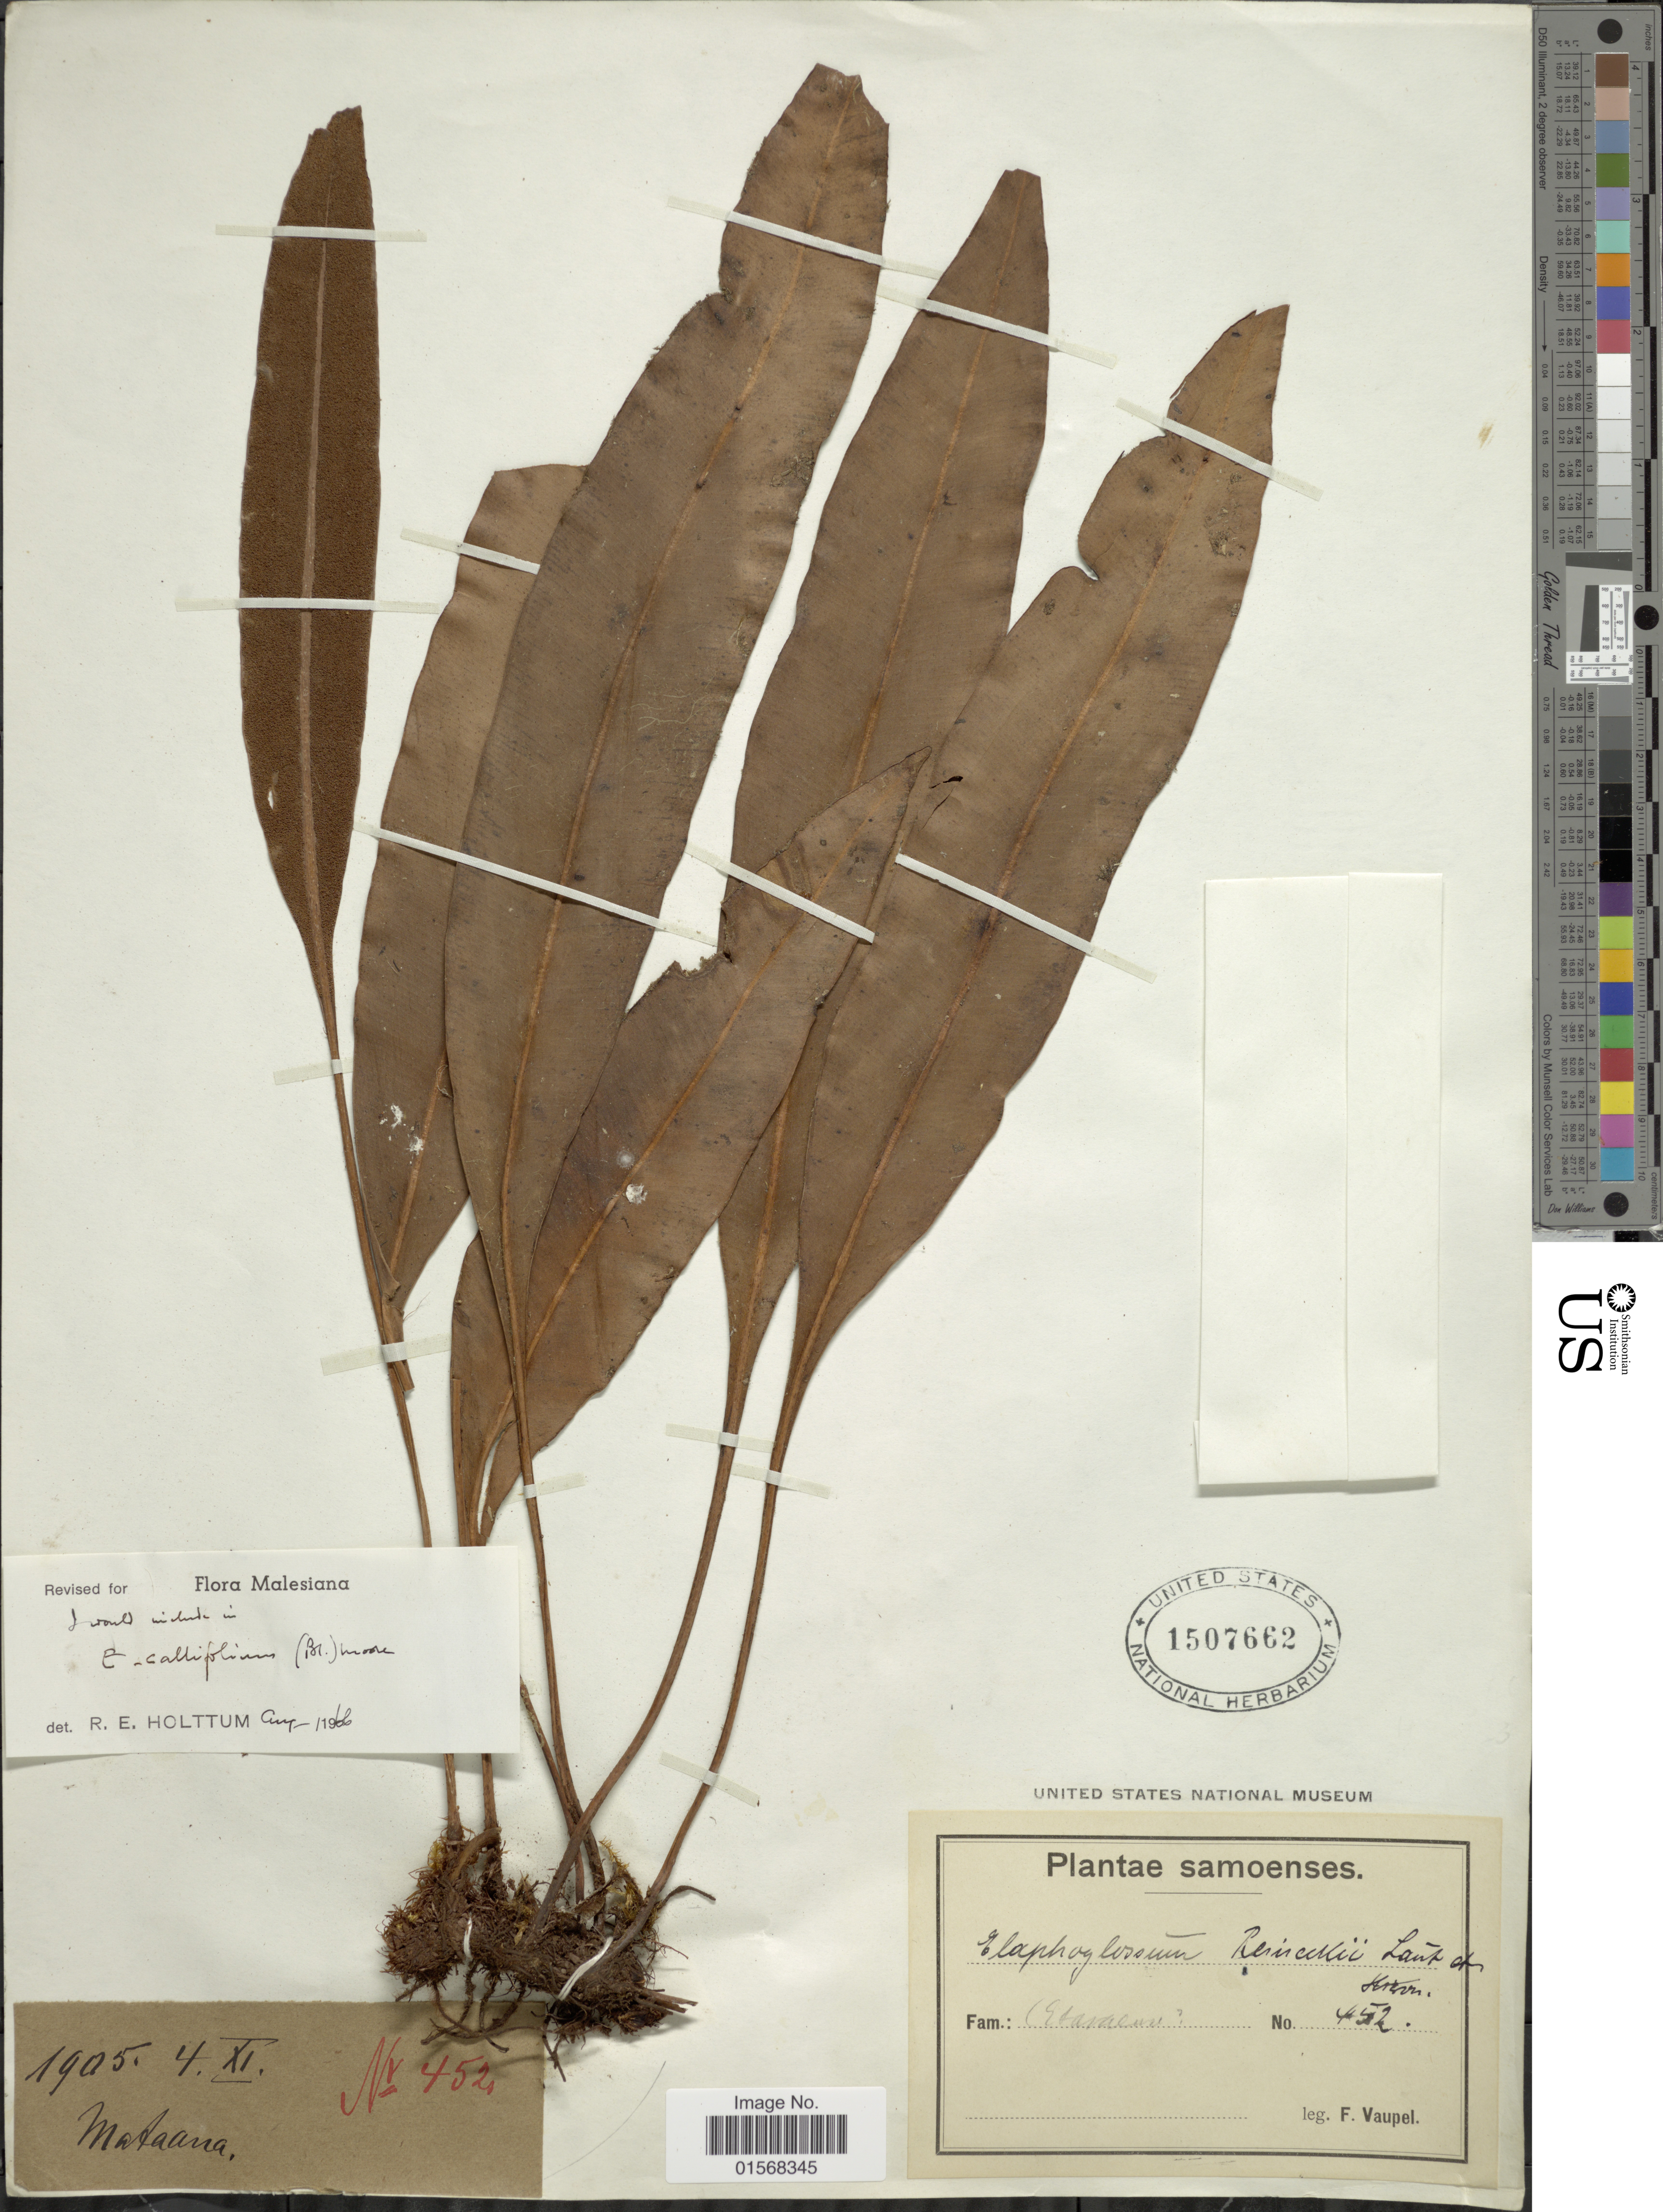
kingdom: Plantae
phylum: Tracheophyta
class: Polypodiopsida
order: Polypodiales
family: Dryopteridaceae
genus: Elaphoglossum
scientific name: Elaphoglossum callifolium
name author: (Blume) T. Moore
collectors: F. Vaupel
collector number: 452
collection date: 1905-11-04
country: Samoa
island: Savaii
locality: Samoenses. Mataana.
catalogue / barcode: US 1507662